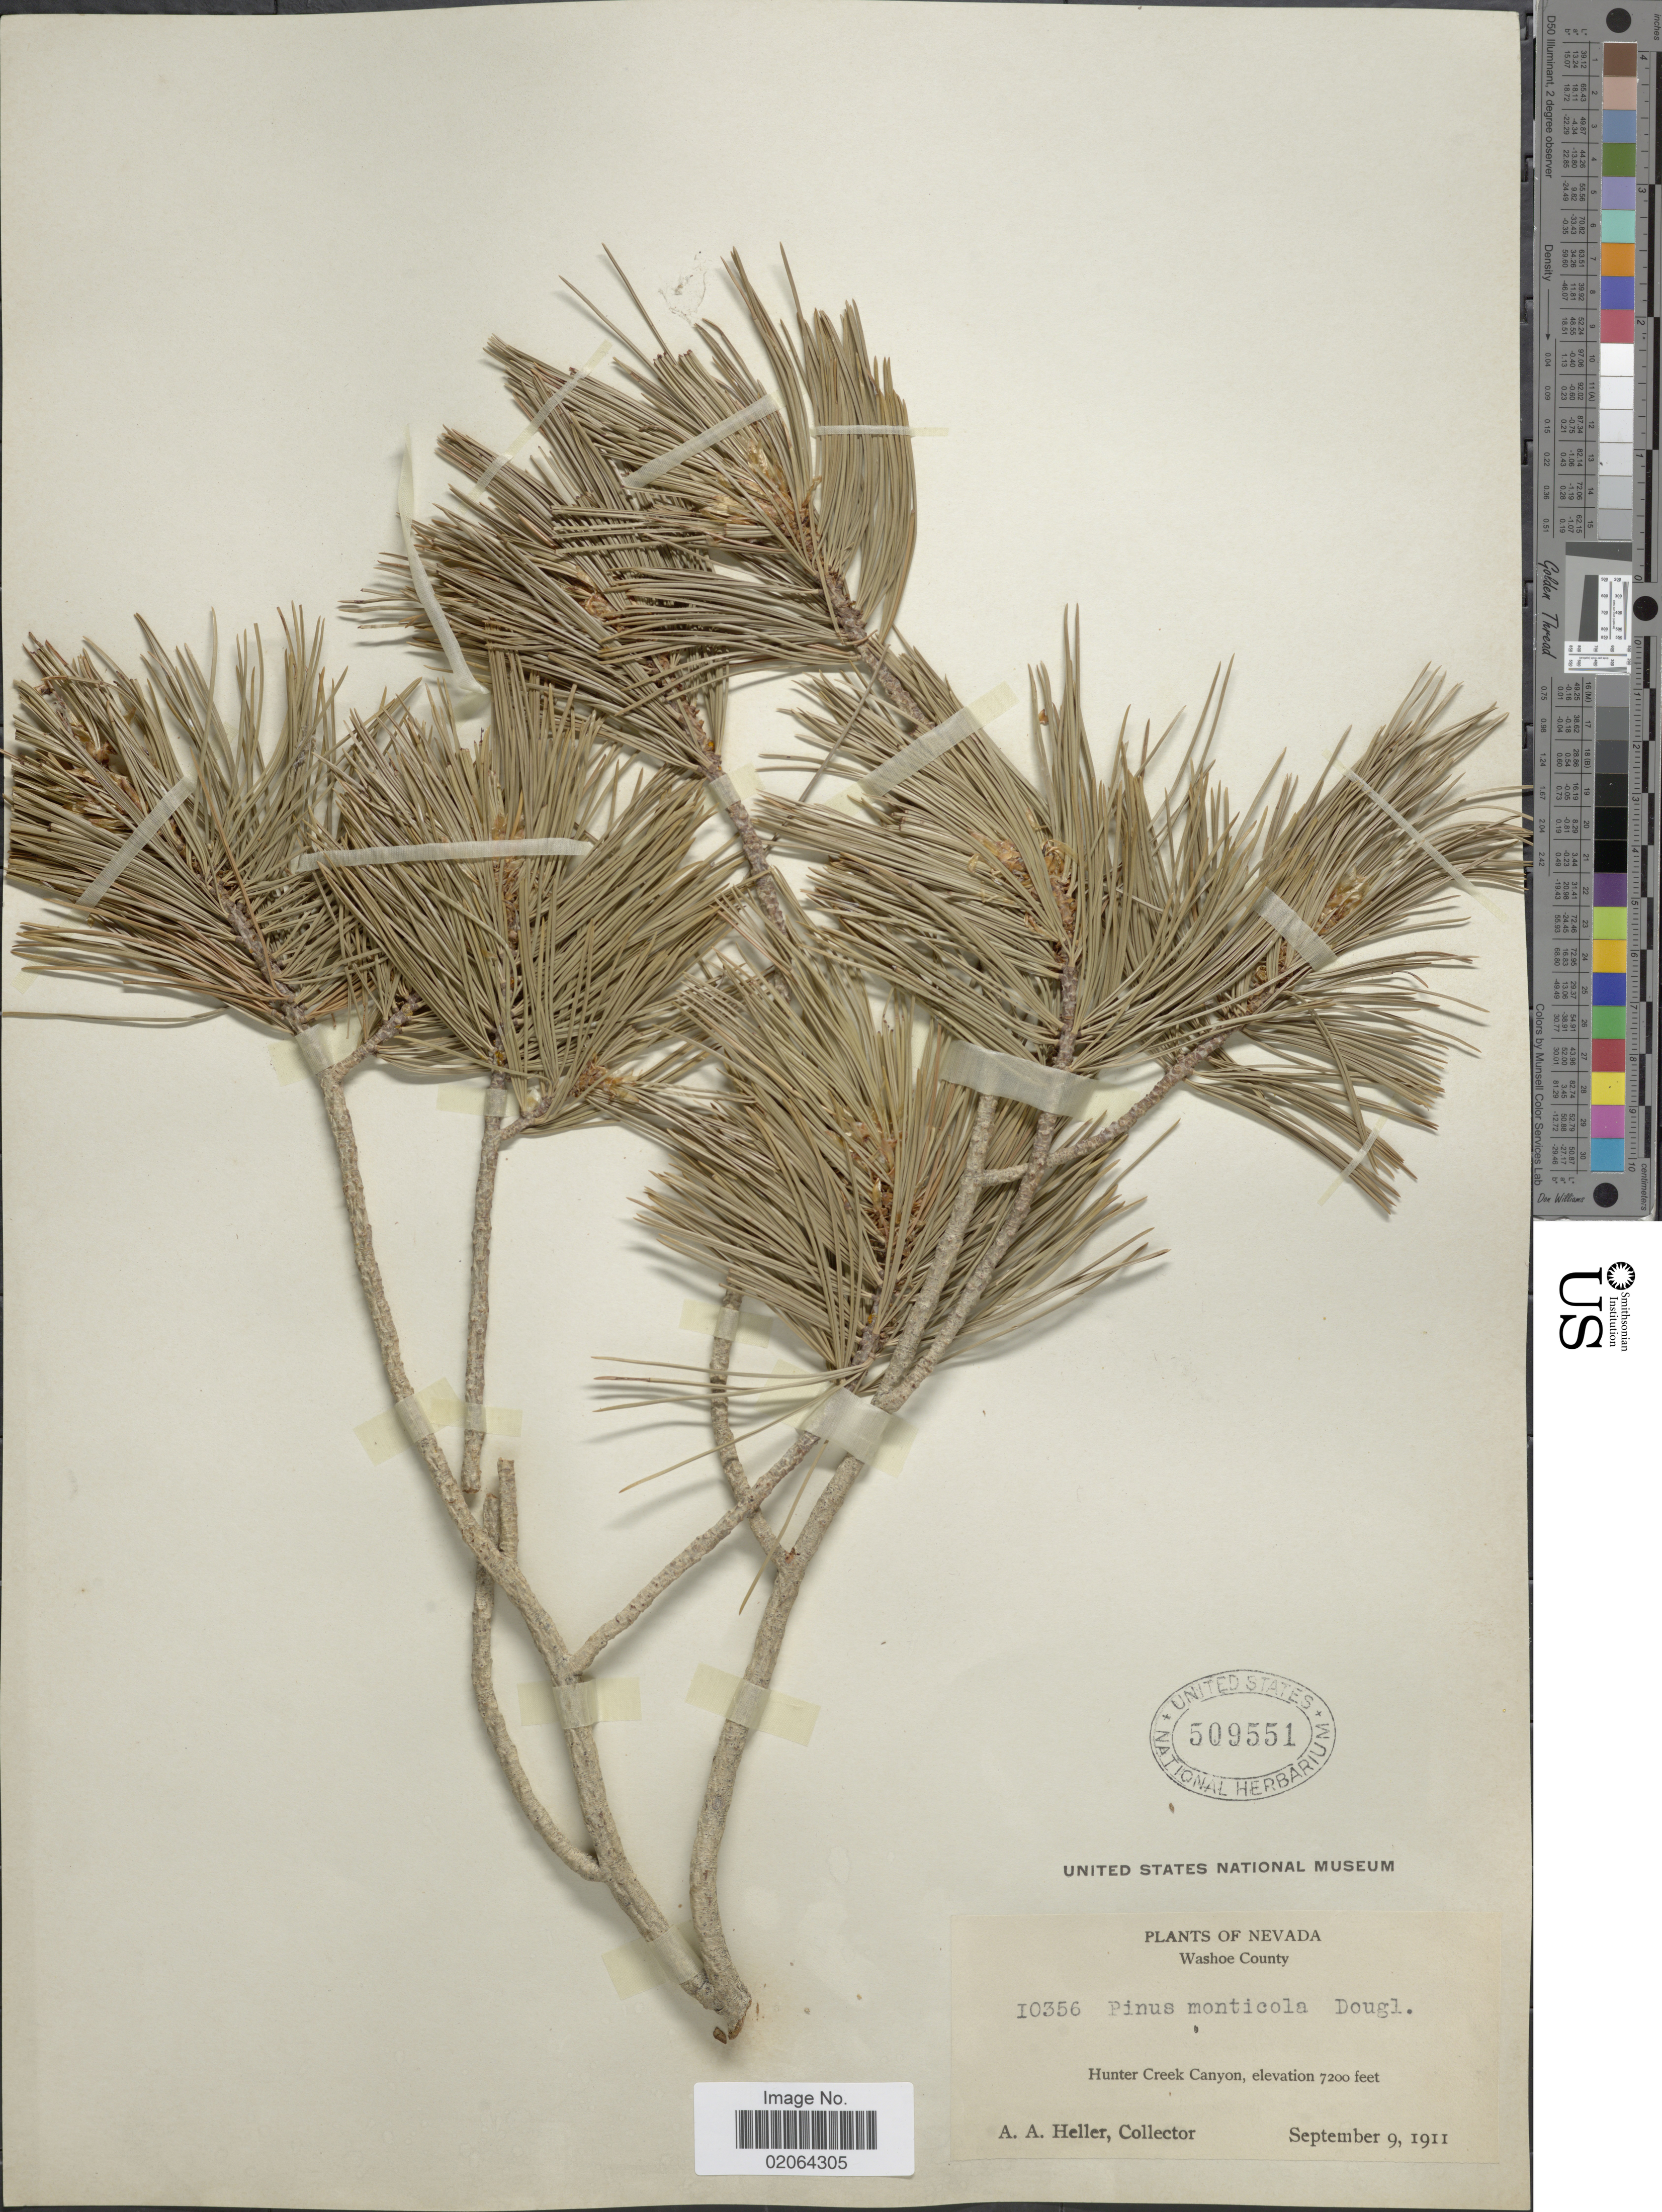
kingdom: Plantae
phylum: Tracheophyta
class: Pinopsida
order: Pinales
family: Pinaceae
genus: Pinus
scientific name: Pinus monticola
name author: Douglas ex D. Don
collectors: A. A. Heller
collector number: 10356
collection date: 1911-09-09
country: United States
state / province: Nevada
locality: Nevada, Washoe County, Hunter Creek Canyon.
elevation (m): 2195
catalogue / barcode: US 509551